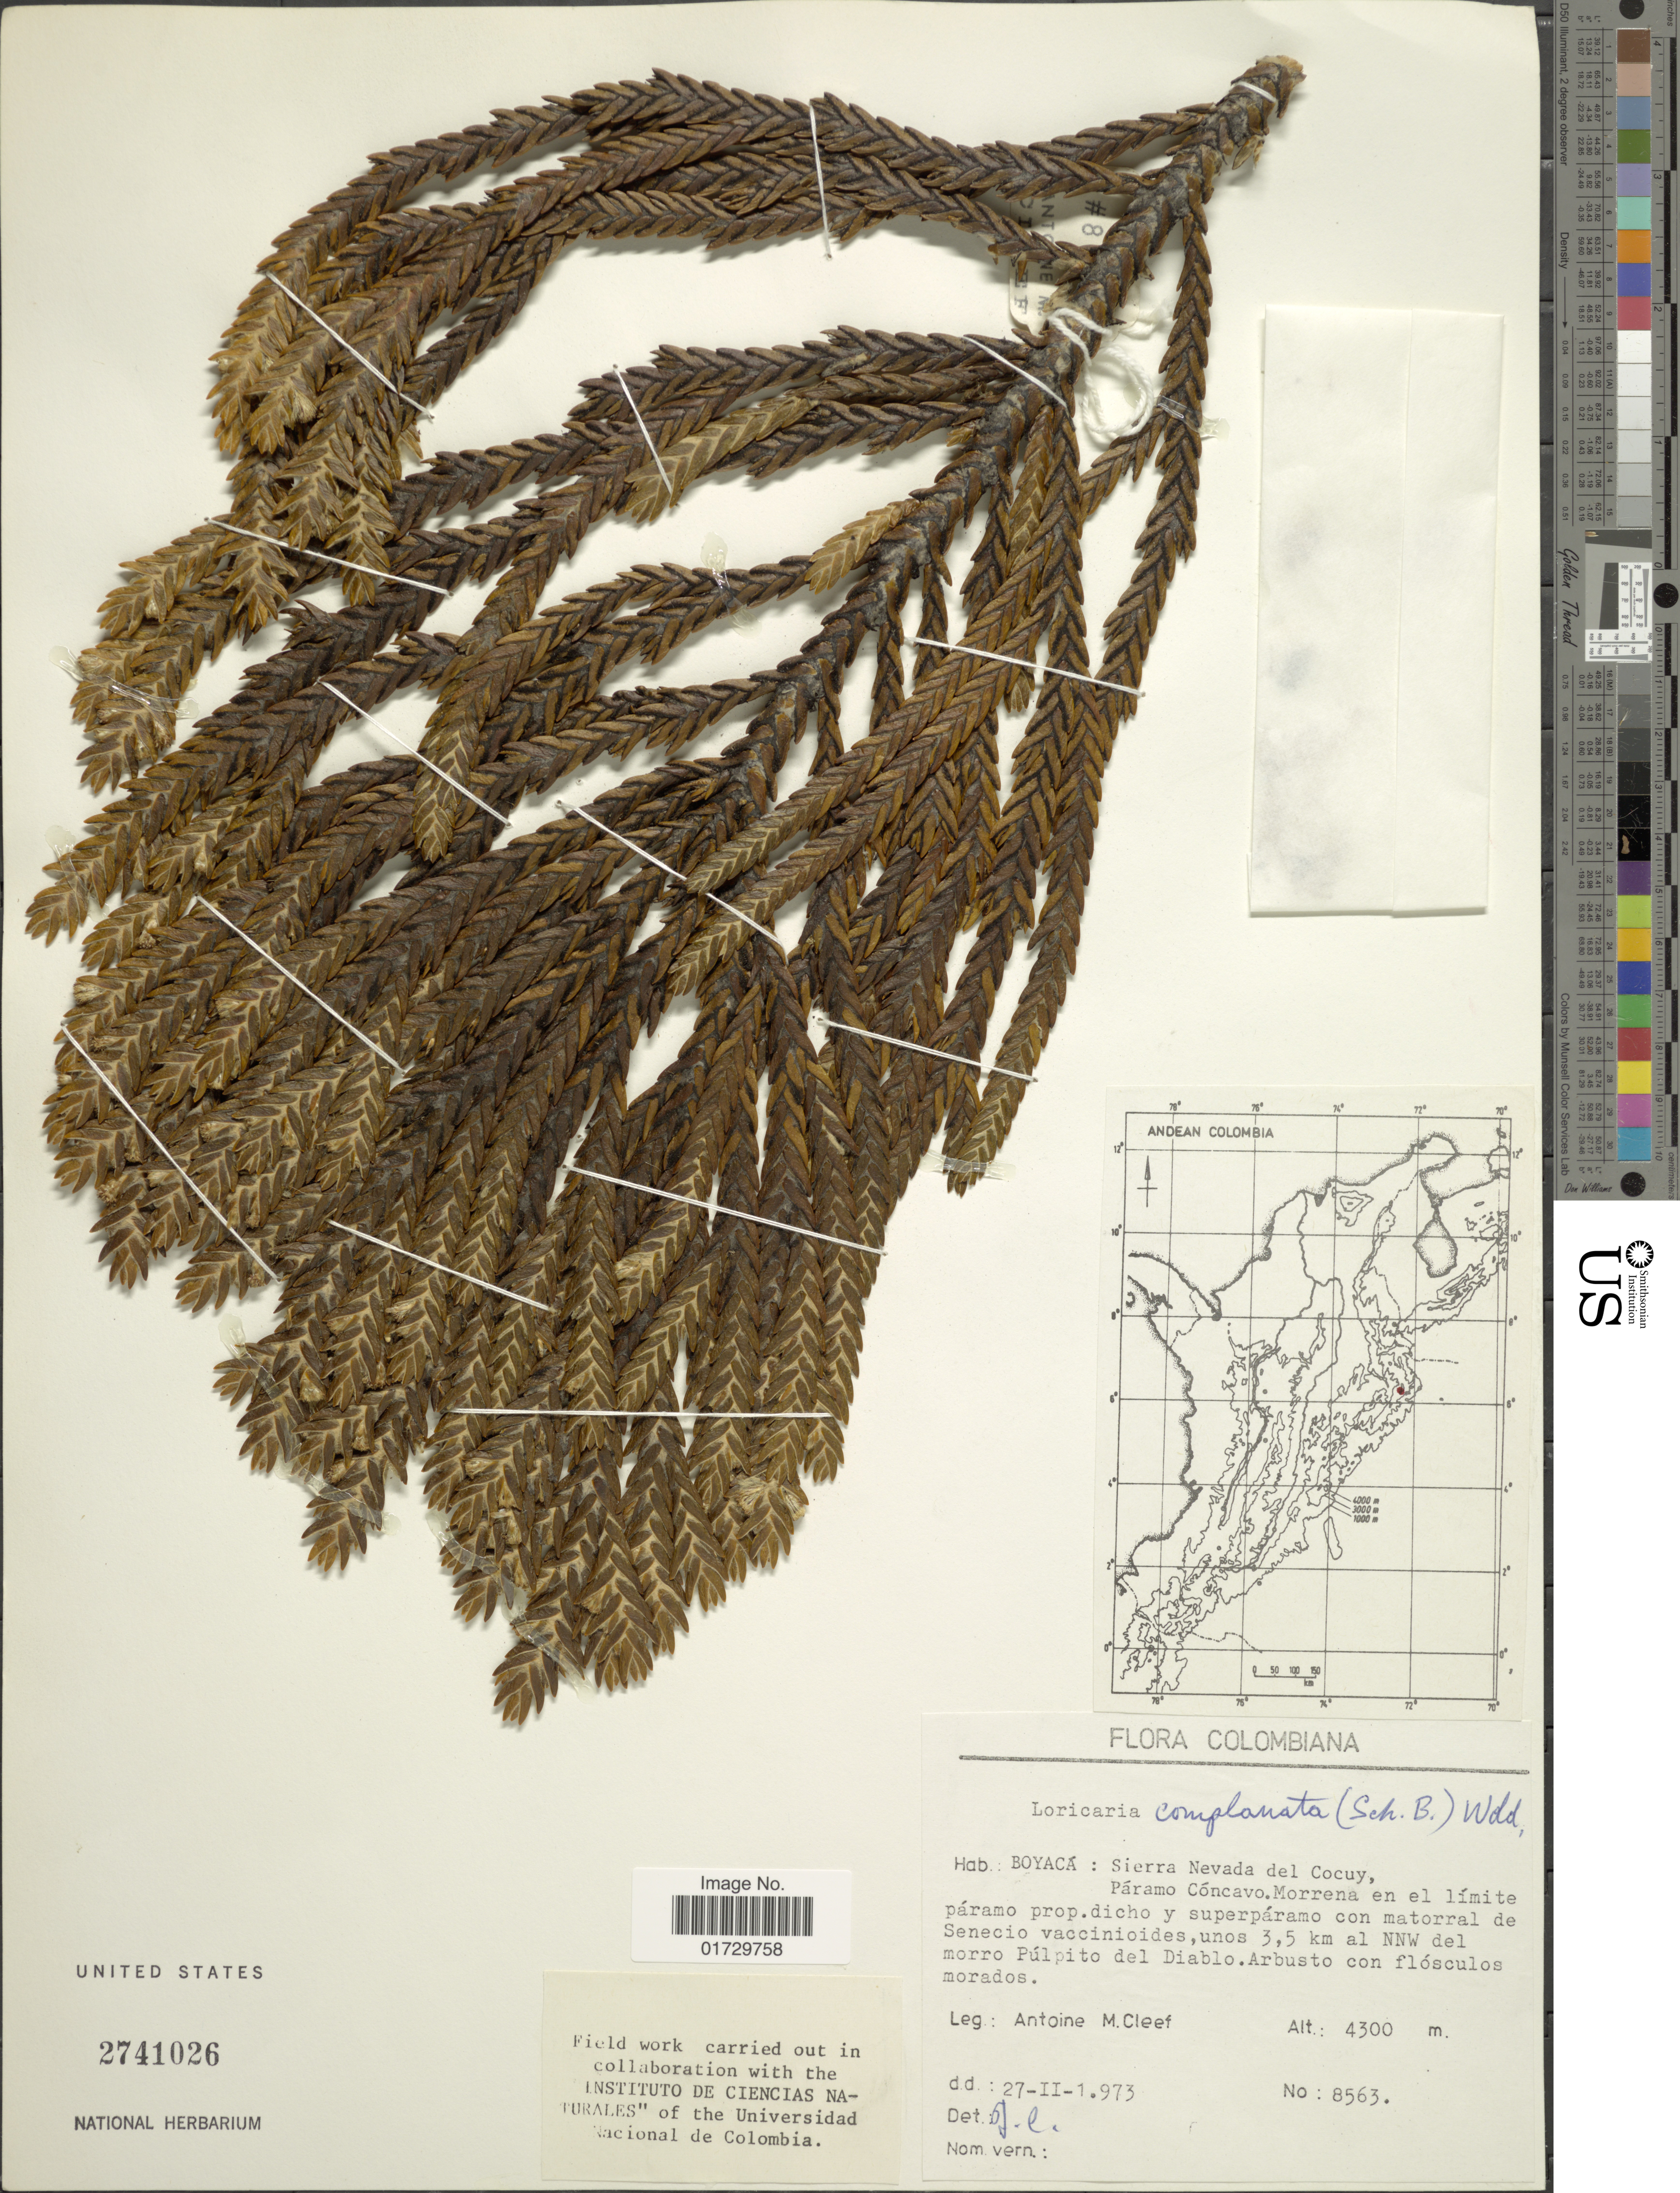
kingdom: Plantae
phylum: Tracheophyta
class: Magnoliopsida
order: Asterales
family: Asteraceae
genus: Loricaria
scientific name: Loricaria complanata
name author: (Sch. Bip.) Wedd.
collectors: A. M. Cleef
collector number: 8563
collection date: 1973-02-27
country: Colombia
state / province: Boyacá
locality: Sierra Nevada del Cocuy, Paramo Concavo. Morrena en el limite paramo prop. dicho y superparamo con matorral de morro Pulpito del Diablo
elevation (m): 4300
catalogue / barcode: US 2741026